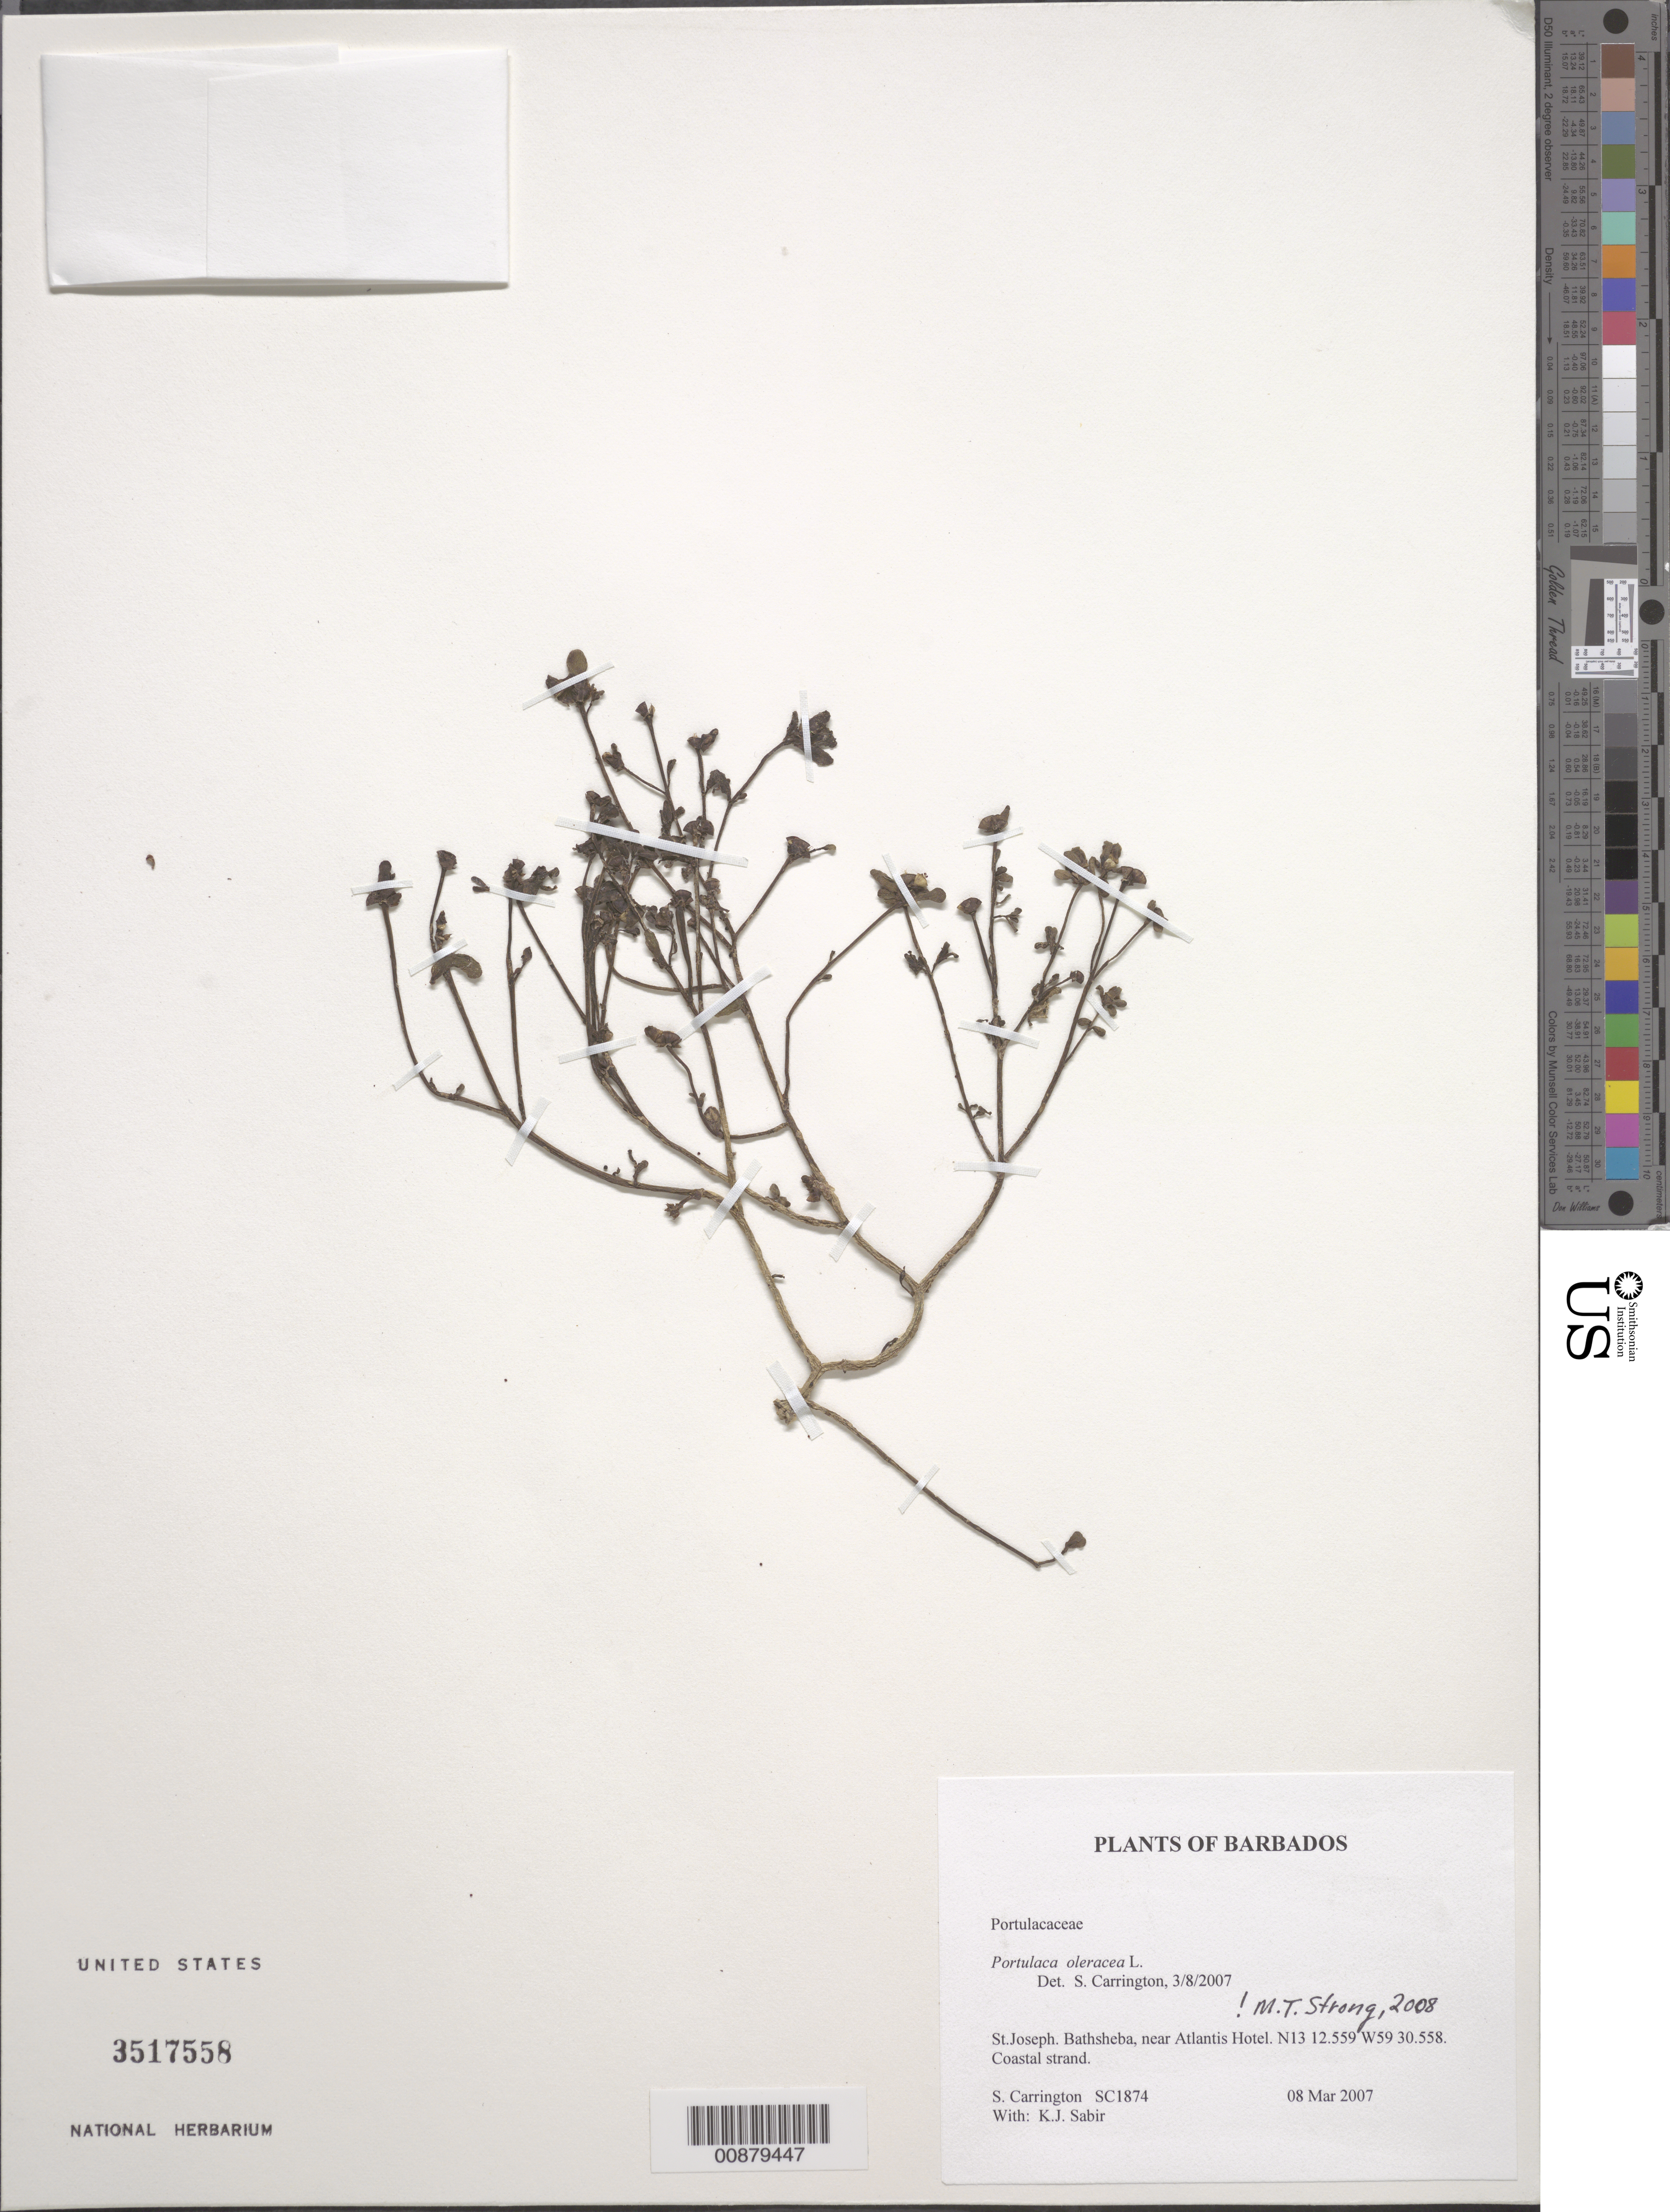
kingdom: Plantae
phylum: Tracheophyta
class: Magnoliopsida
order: Caryophyllales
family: Portulacaceae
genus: Portulaca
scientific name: Portulaca oleracea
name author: L.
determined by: Strong, M. T., (US), Smithsonian Institution - National Museum of Natural History (UNITED STATES)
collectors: C. M. S. Carrington & K. Sabir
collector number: SC 1874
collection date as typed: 08 Mar 2007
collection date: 2007-03-08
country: Barbados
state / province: Saint Joseph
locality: Bathsheba, near Atlantis Hotel.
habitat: Coastal strand.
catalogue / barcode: US 3517558